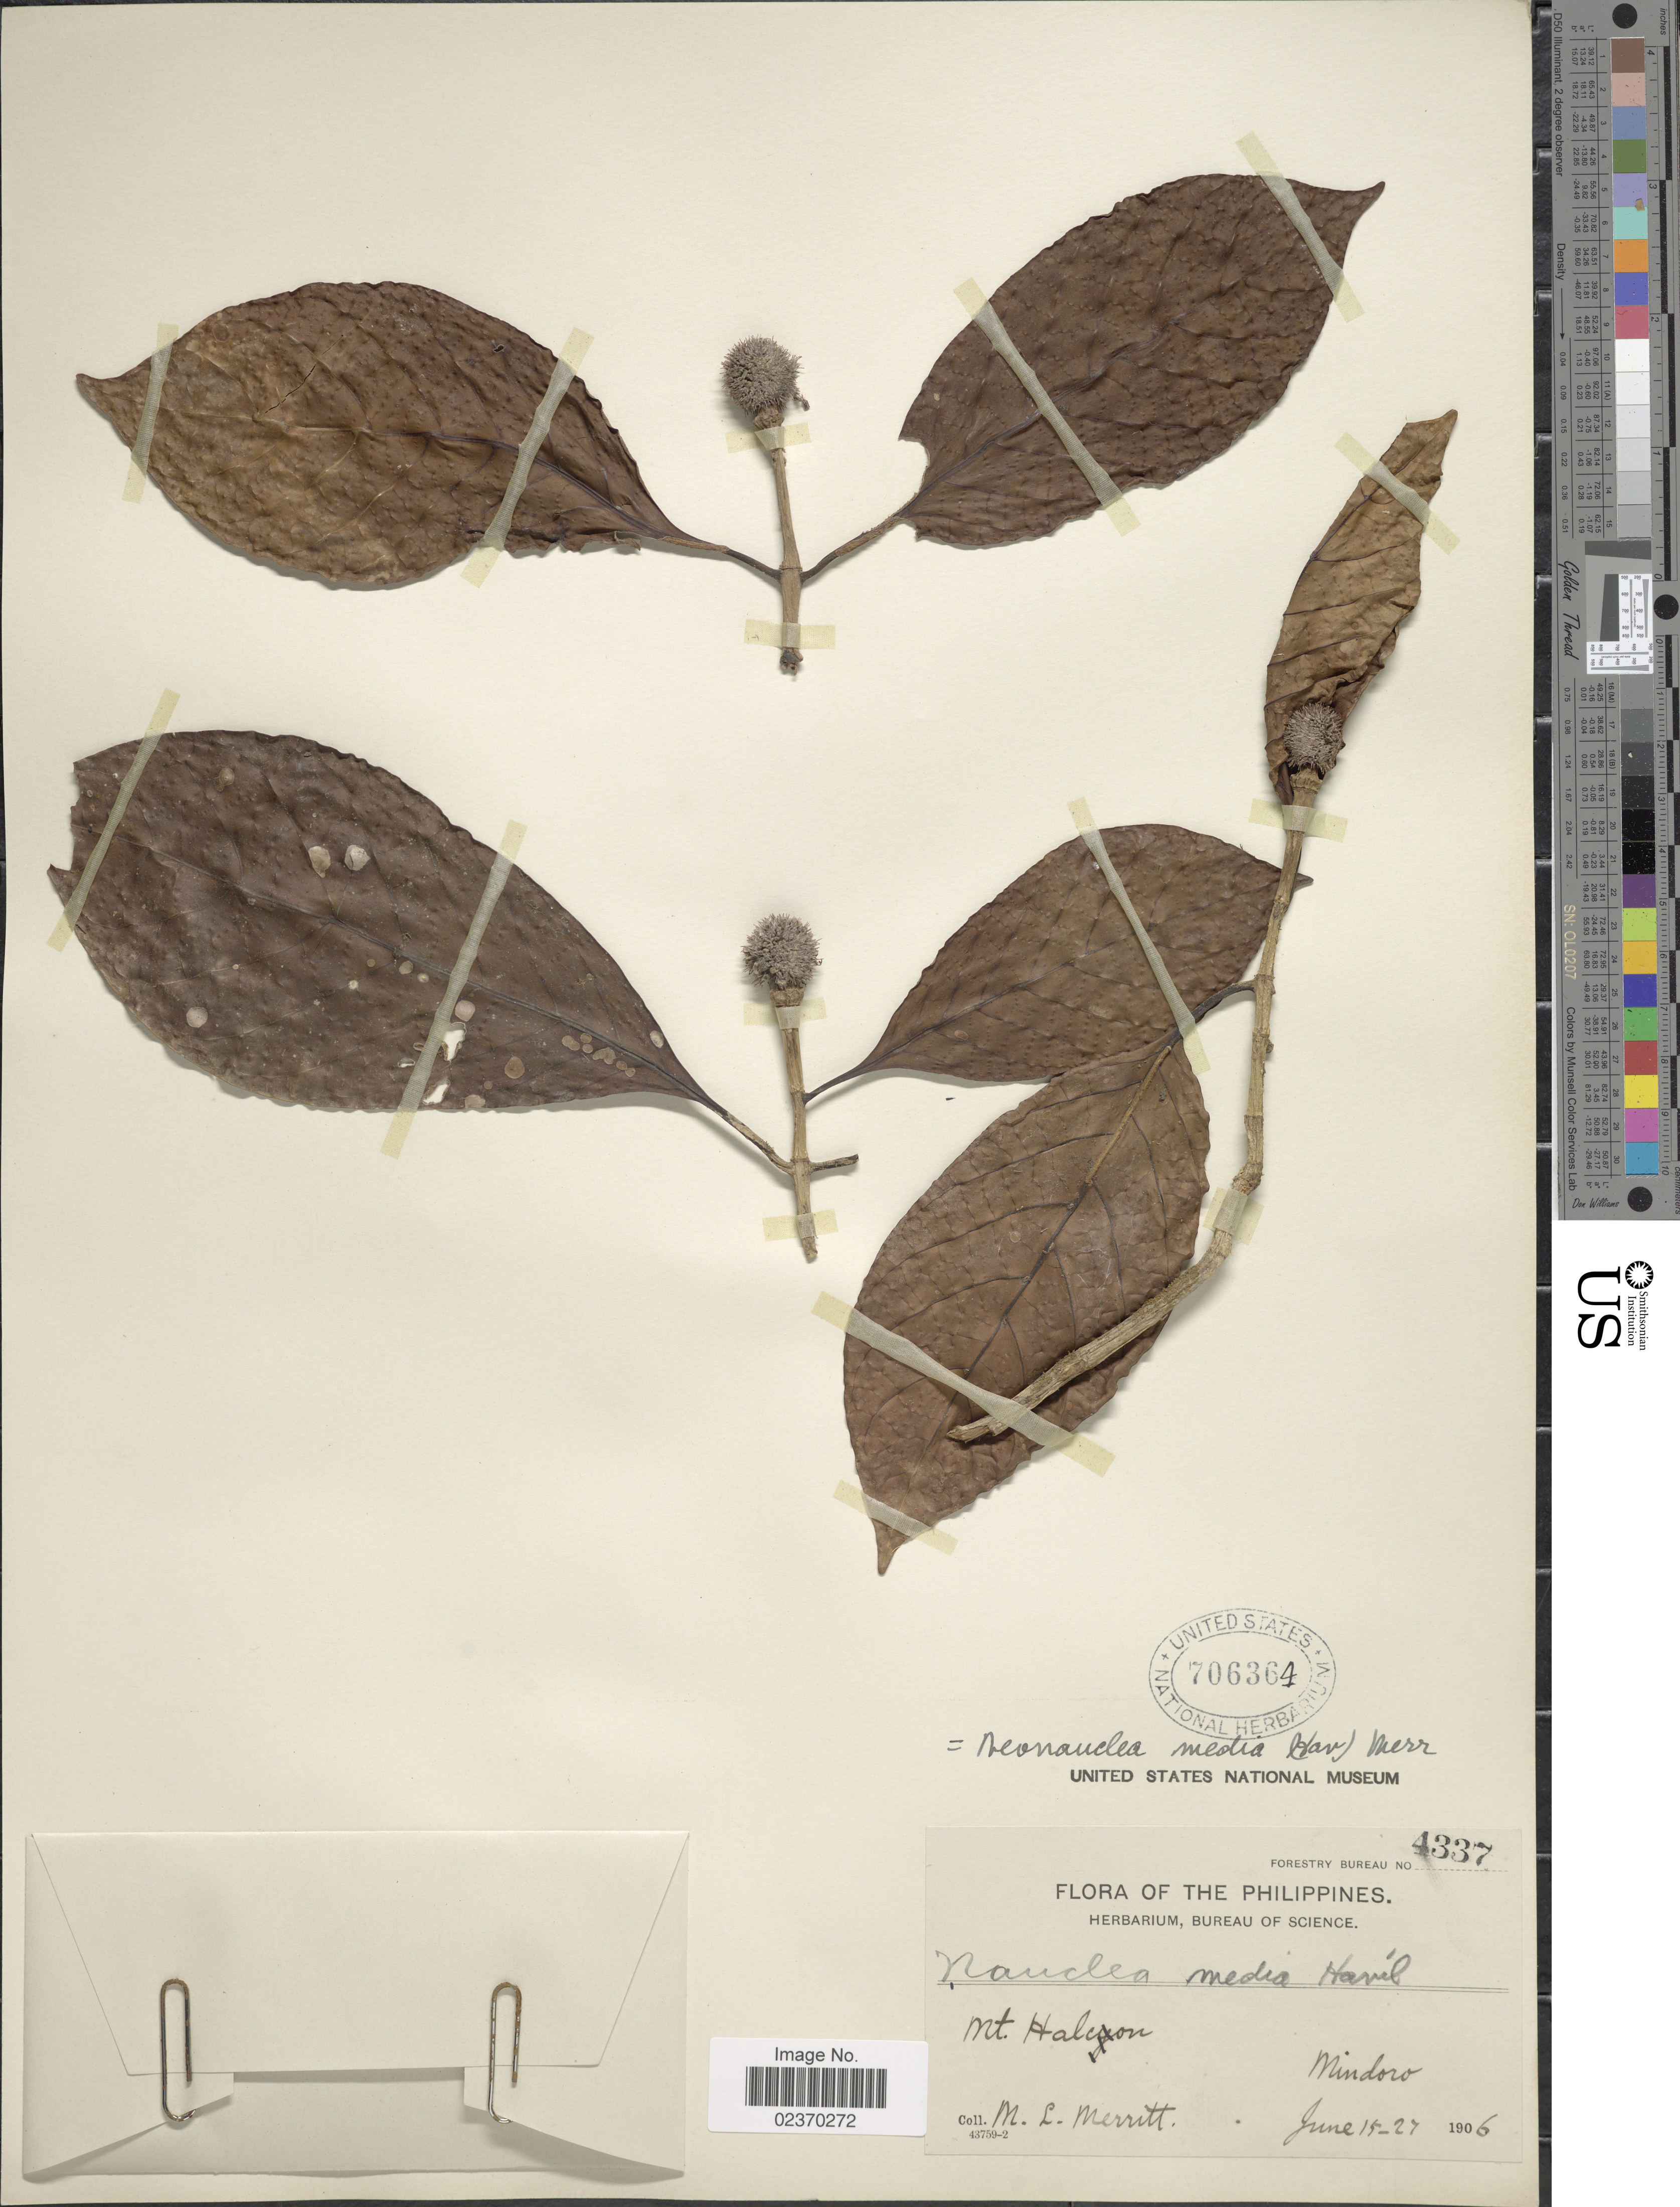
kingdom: Plantae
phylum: Tracheophyta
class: Magnoliopsida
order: Gentianales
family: Rubiaceae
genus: Neonauclea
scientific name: Neonauclea media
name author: (Havil.) Merr.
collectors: M. L. Merritt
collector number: Forestry Bureau 4337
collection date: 1906-06-15/1906-06-27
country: Philippines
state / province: Mimaropa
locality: Mt. Halcon, Mindoro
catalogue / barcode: US 706364